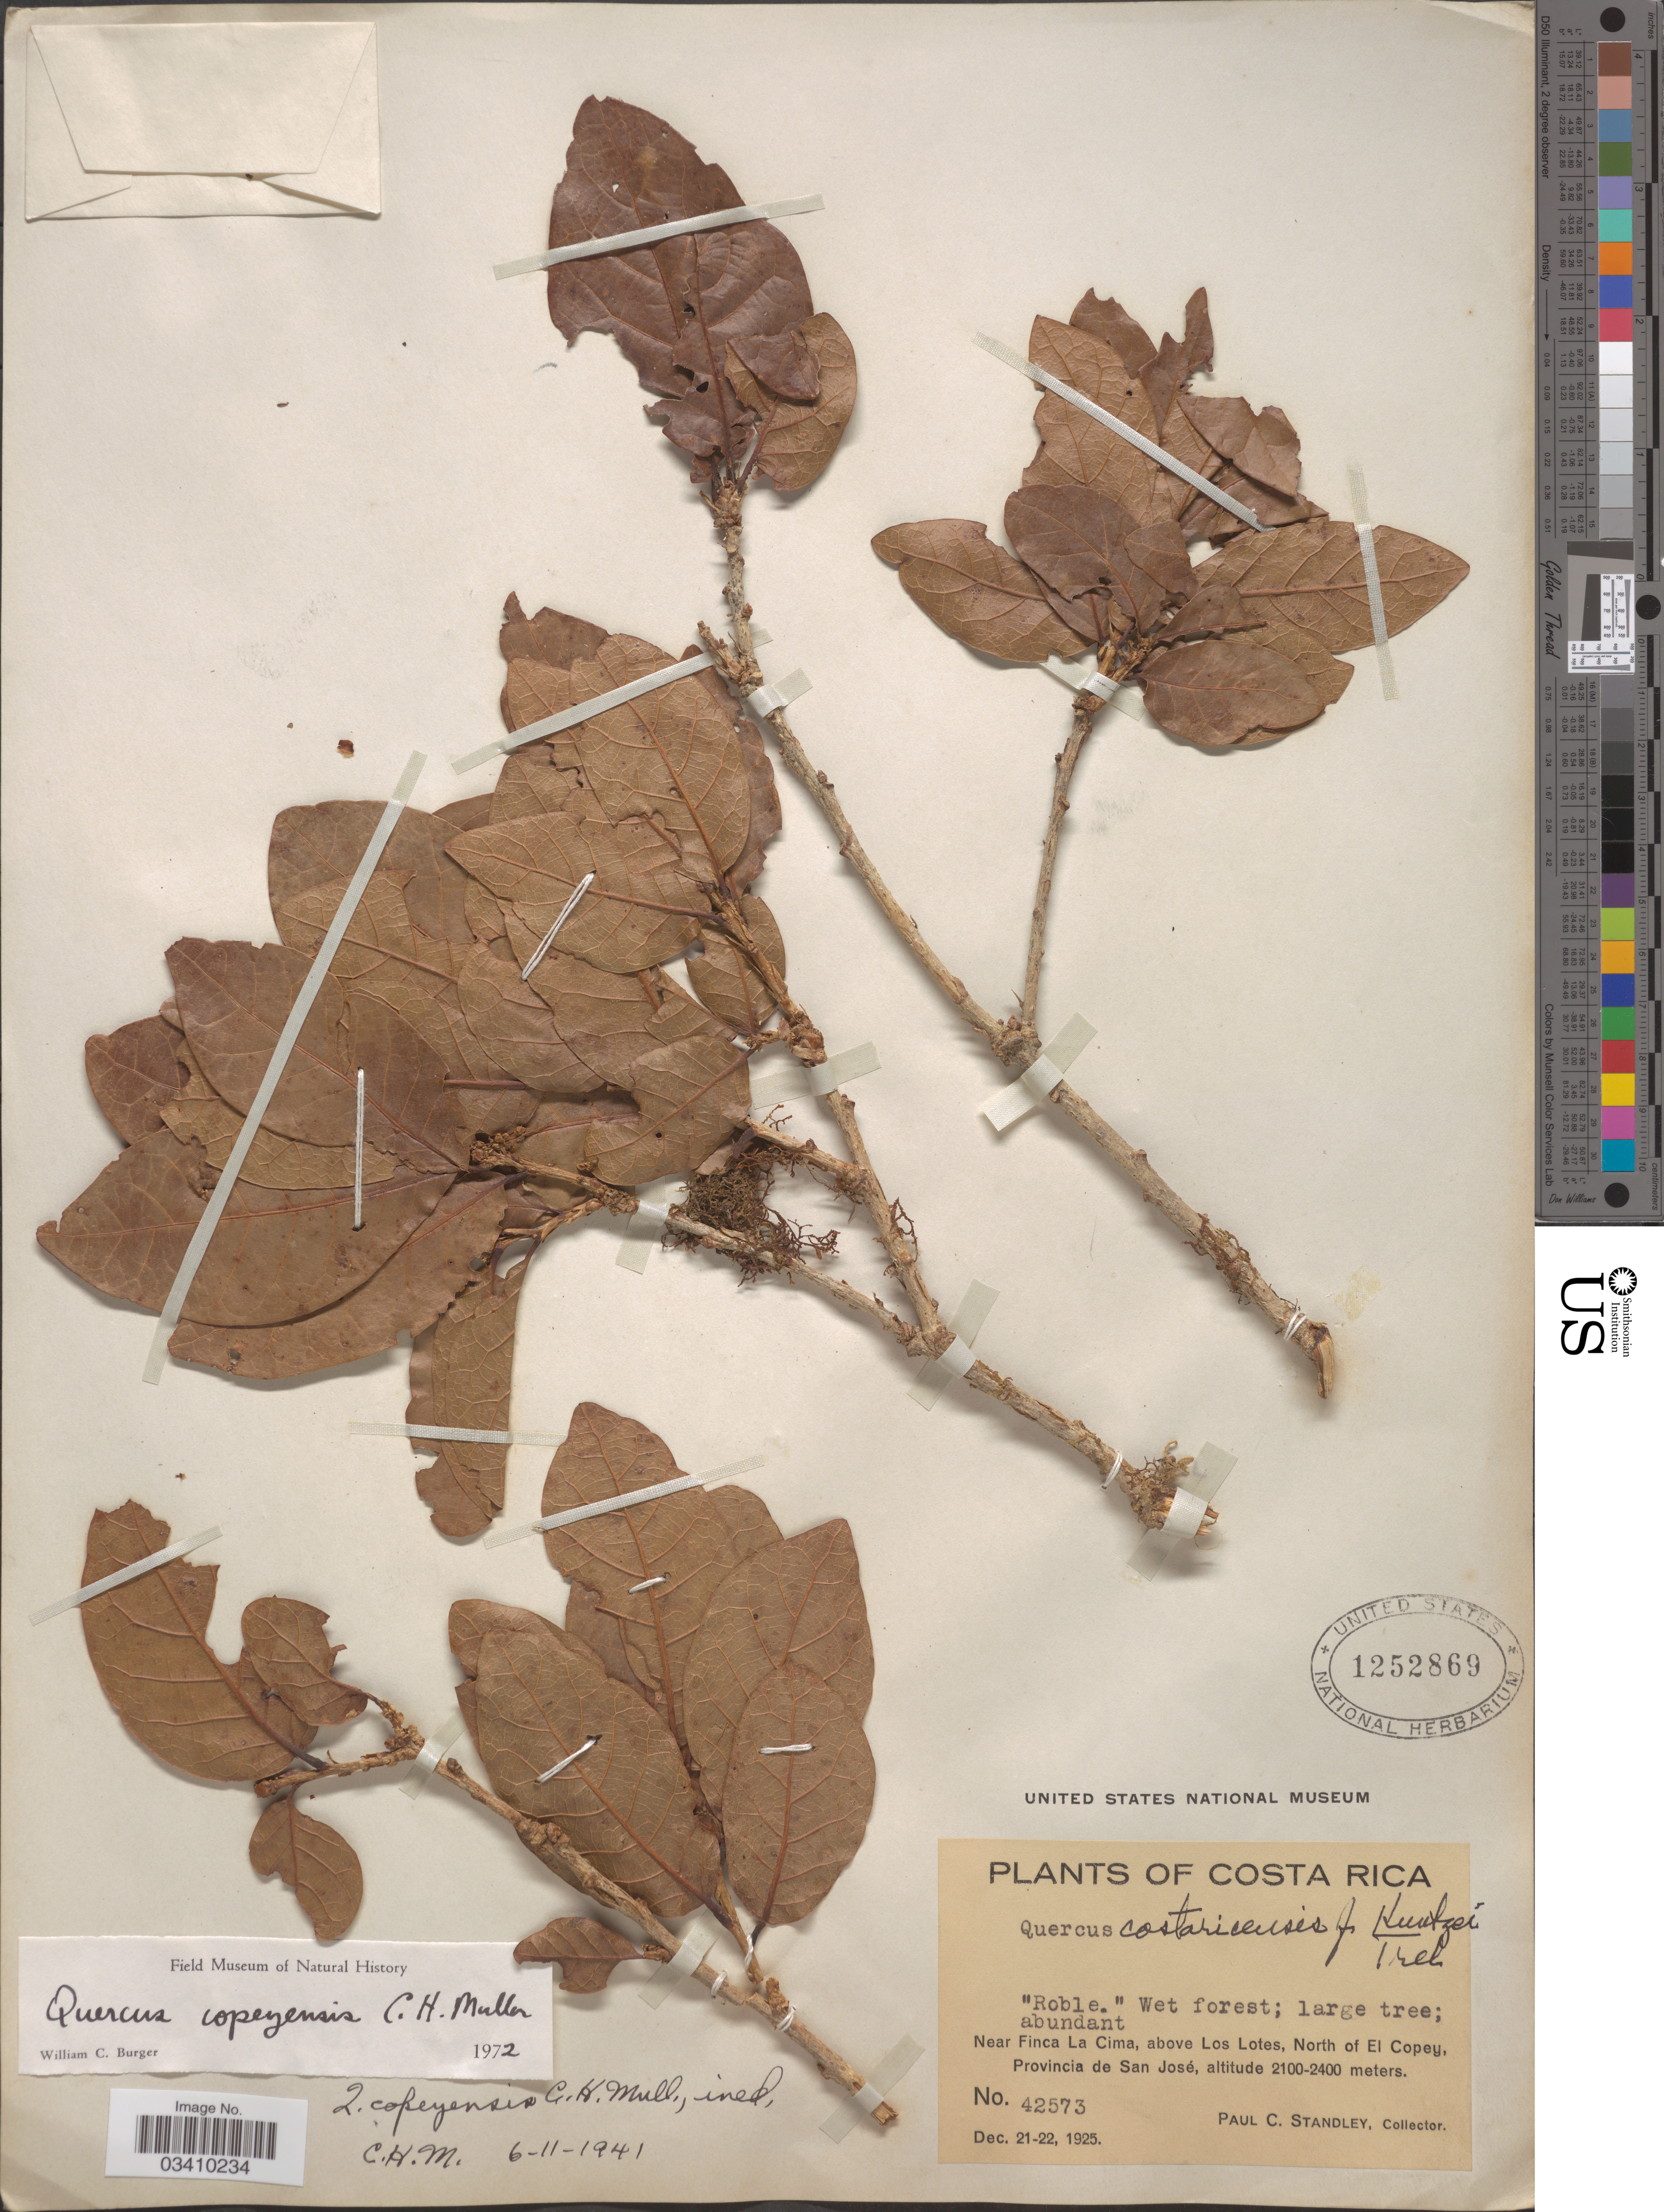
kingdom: Plantae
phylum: Tracheophyta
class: Magnoliopsida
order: Fagales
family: Fagaceae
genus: Quercus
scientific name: Quercus copeyensis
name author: C.H. Müll.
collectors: P. C. Standley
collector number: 42573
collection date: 1925-12-21/1925-12-22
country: Costa Rica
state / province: San José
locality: Near Finca La Cima, above Los Lotes, North of El Copey.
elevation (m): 2100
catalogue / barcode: US 1252869